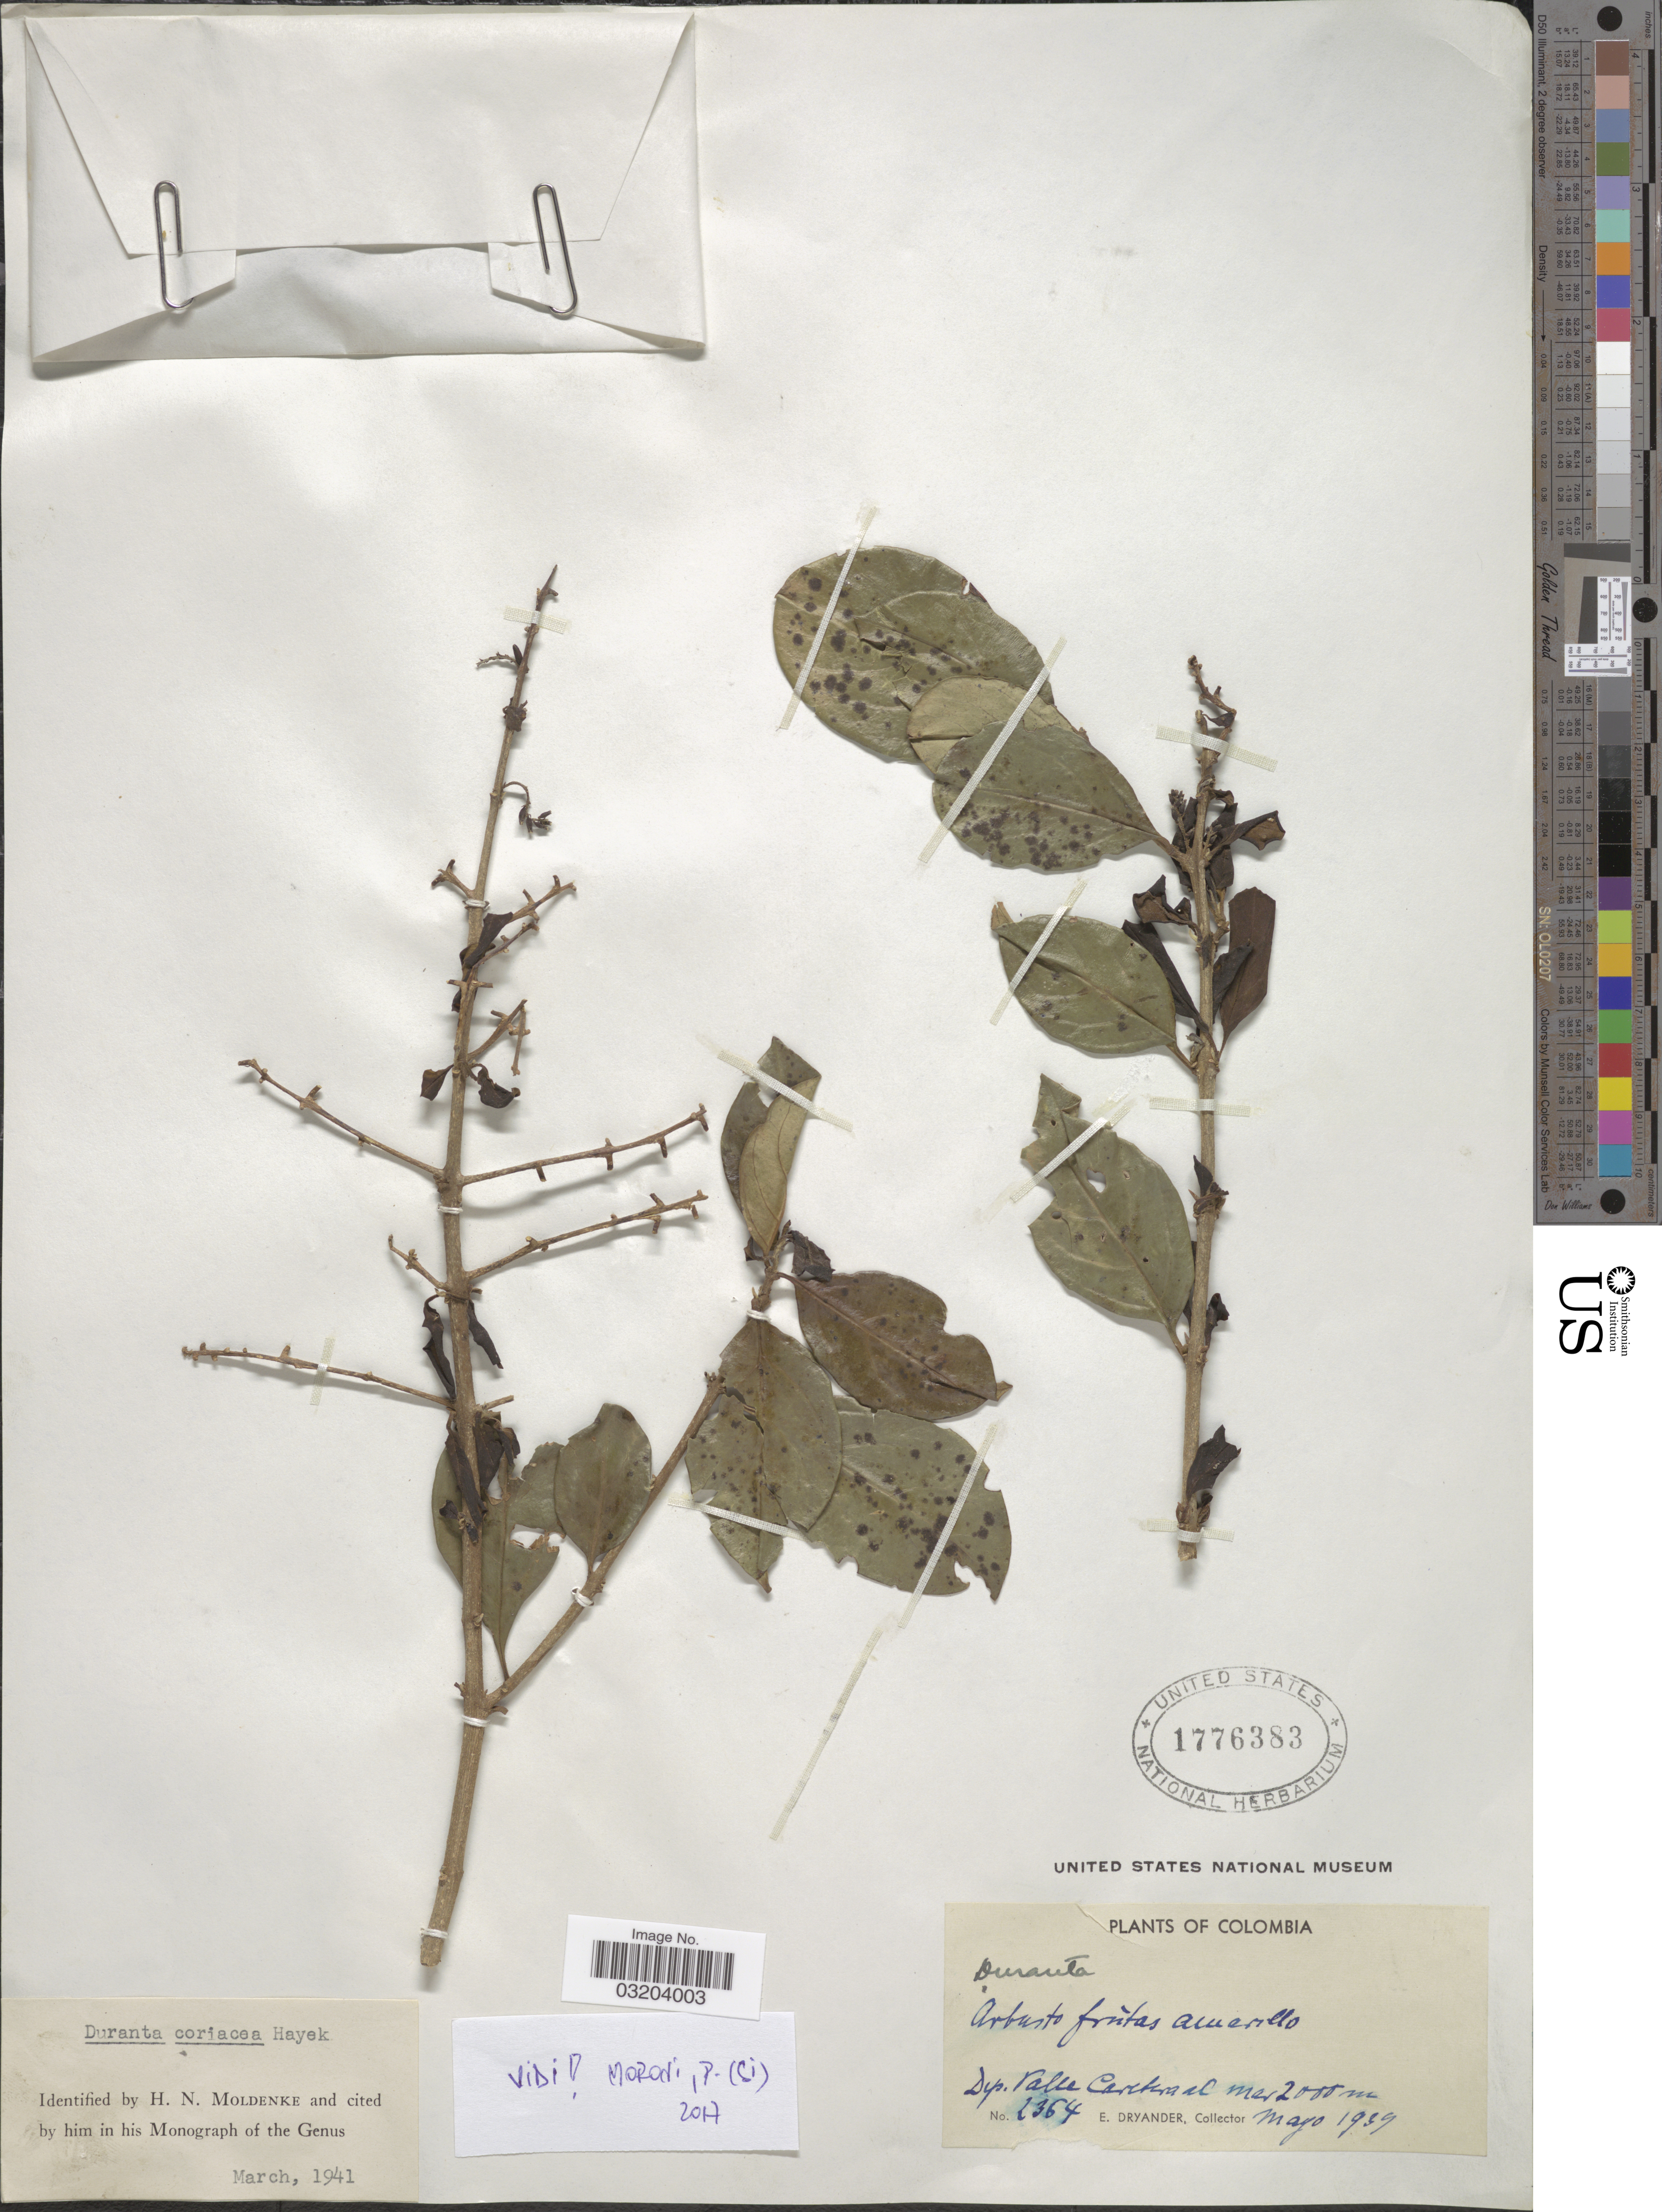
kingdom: Plantae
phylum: Tracheophyta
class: Magnoliopsida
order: Lamiales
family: Verbenaceae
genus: Duranta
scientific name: Duranta coriacea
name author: Hayek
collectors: E. Dryander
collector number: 2364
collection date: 1939-05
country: Colombia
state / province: Valle del Cauca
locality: Dep. Valle Caretera al mar.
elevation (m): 2000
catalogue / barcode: US 1776383